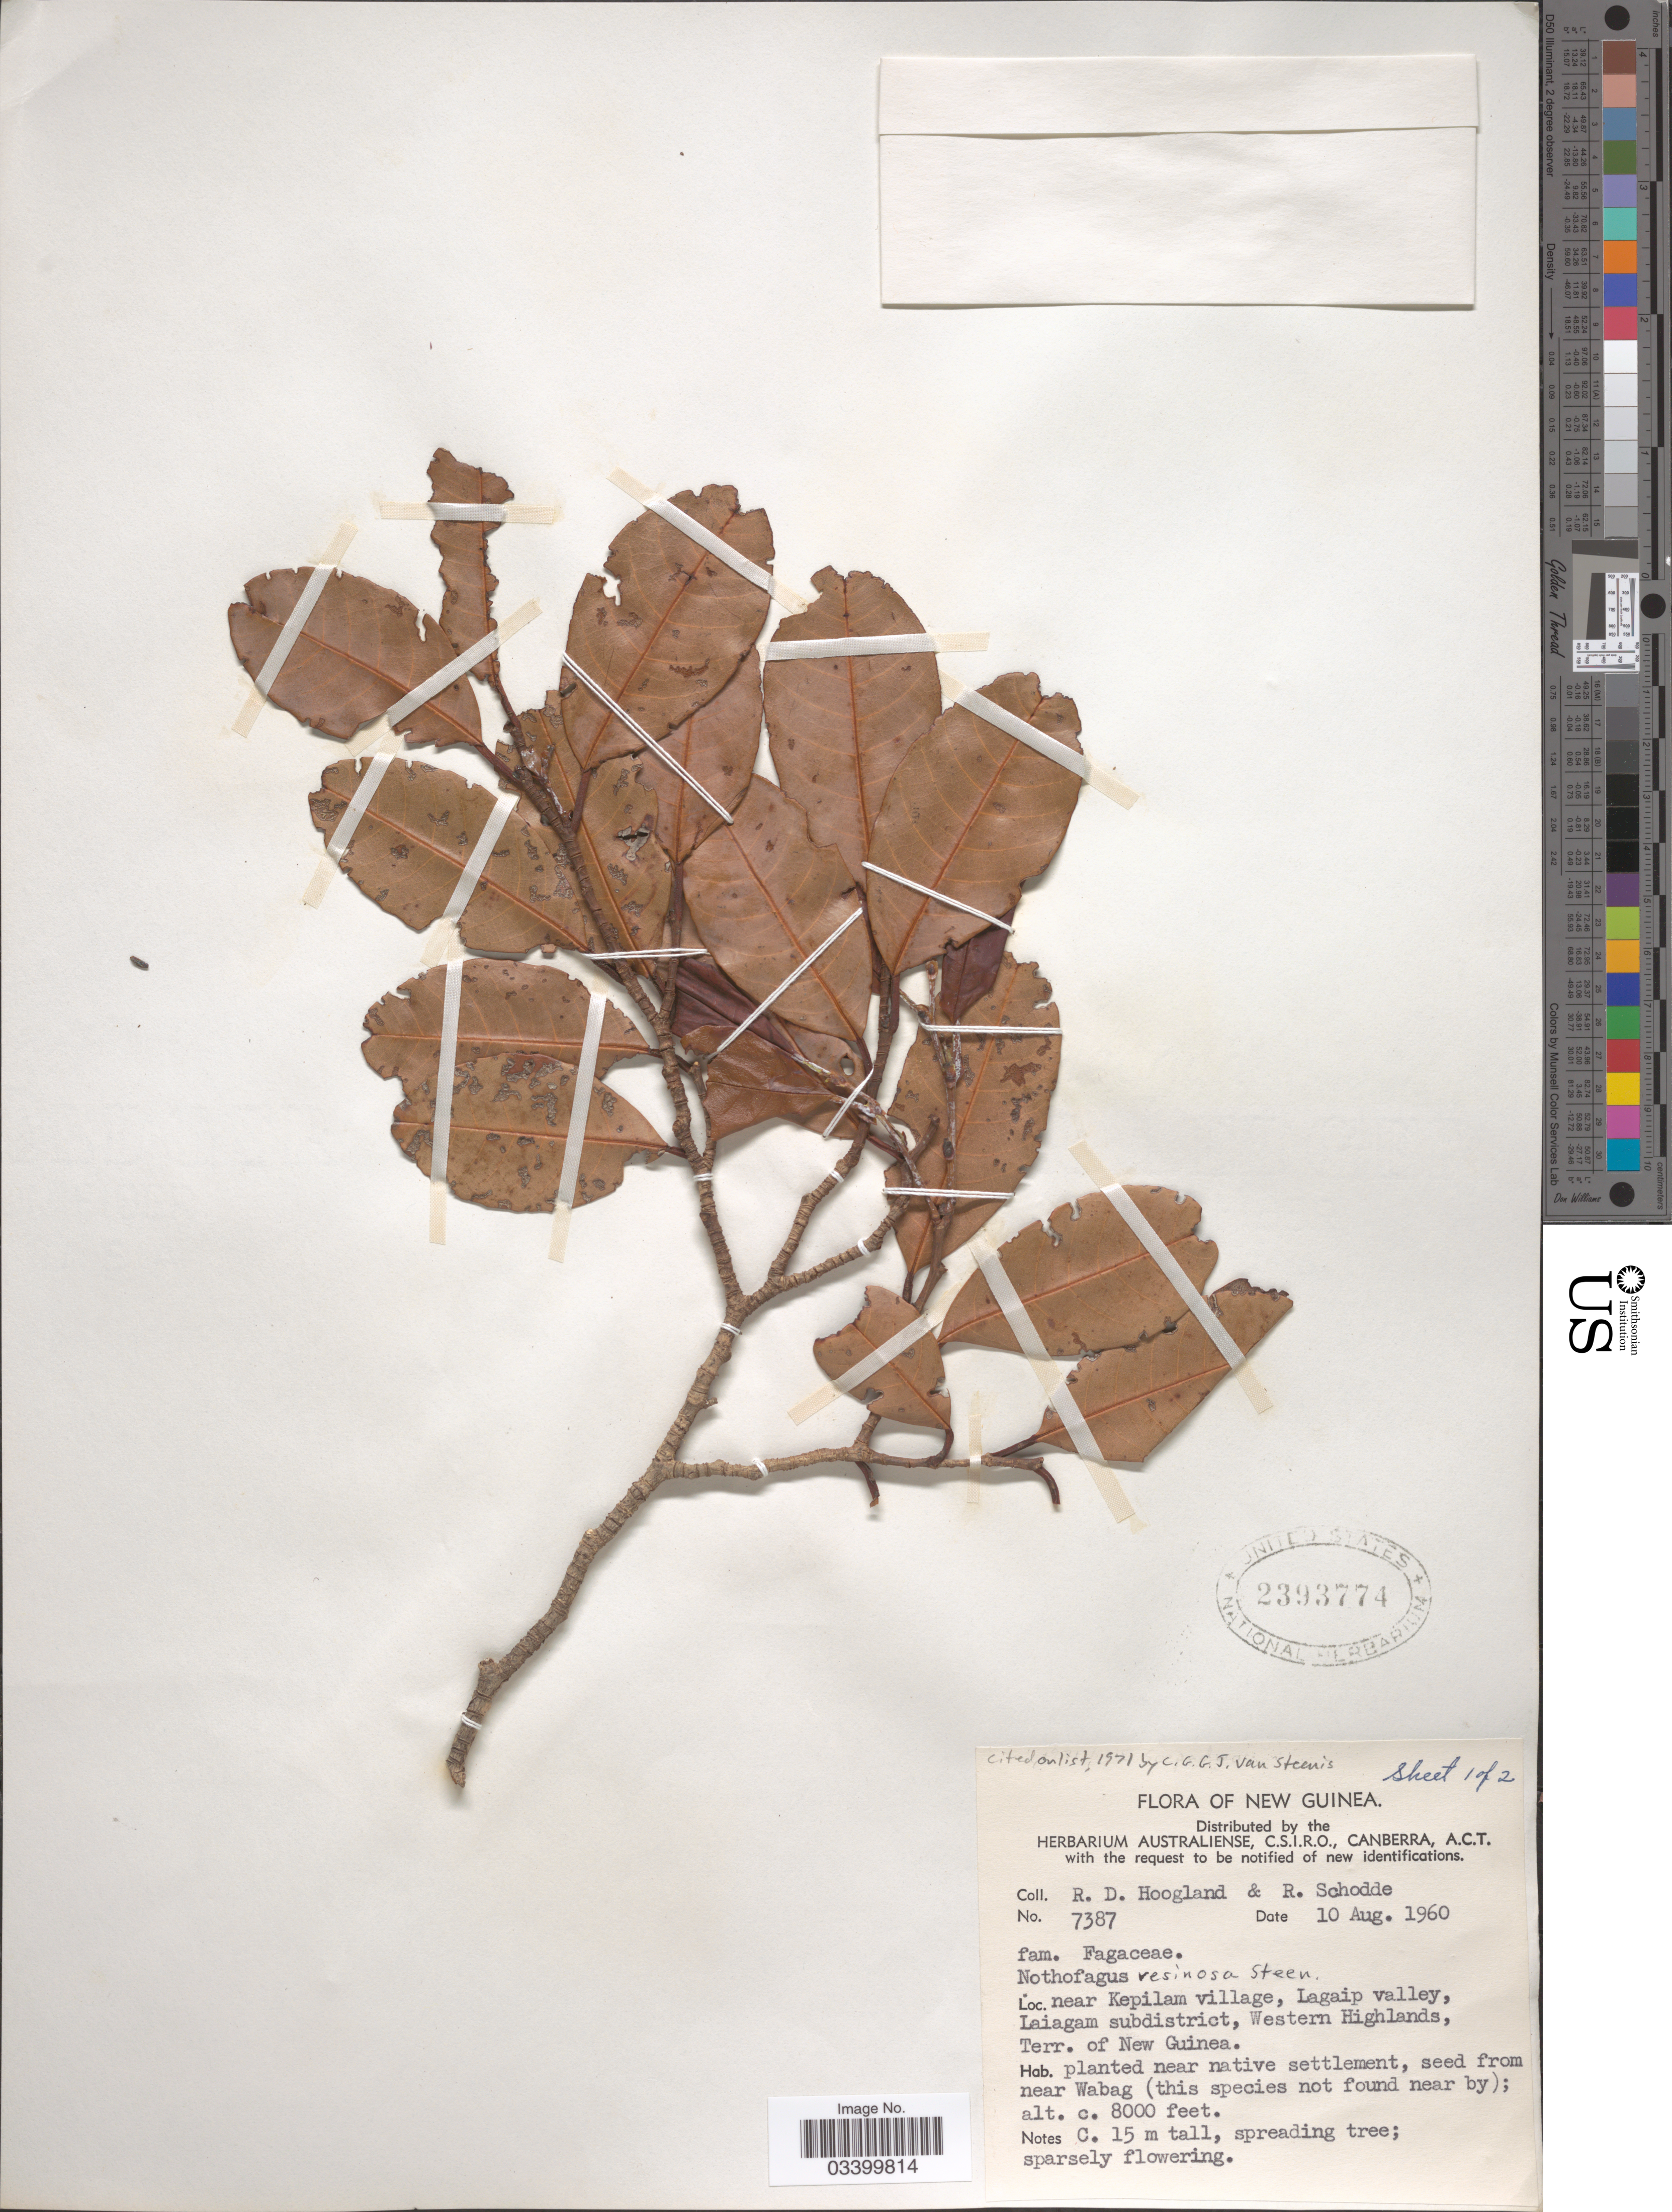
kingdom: Plantae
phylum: Tracheophyta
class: Magnoliopsida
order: Fagales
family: Nothofagaceae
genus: Nothofagus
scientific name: Nothofagus resinosa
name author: Steenis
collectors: R. D. Hoogland & R. Schodde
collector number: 7387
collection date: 1960-08-10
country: Papua New Guinea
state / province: Western Highlands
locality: New Guinea. Near Kepilam village, Lagaip valley, Laiagam subdistrict, Western Highlands, Terr. of New Guinea.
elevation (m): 2438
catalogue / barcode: US 2393774